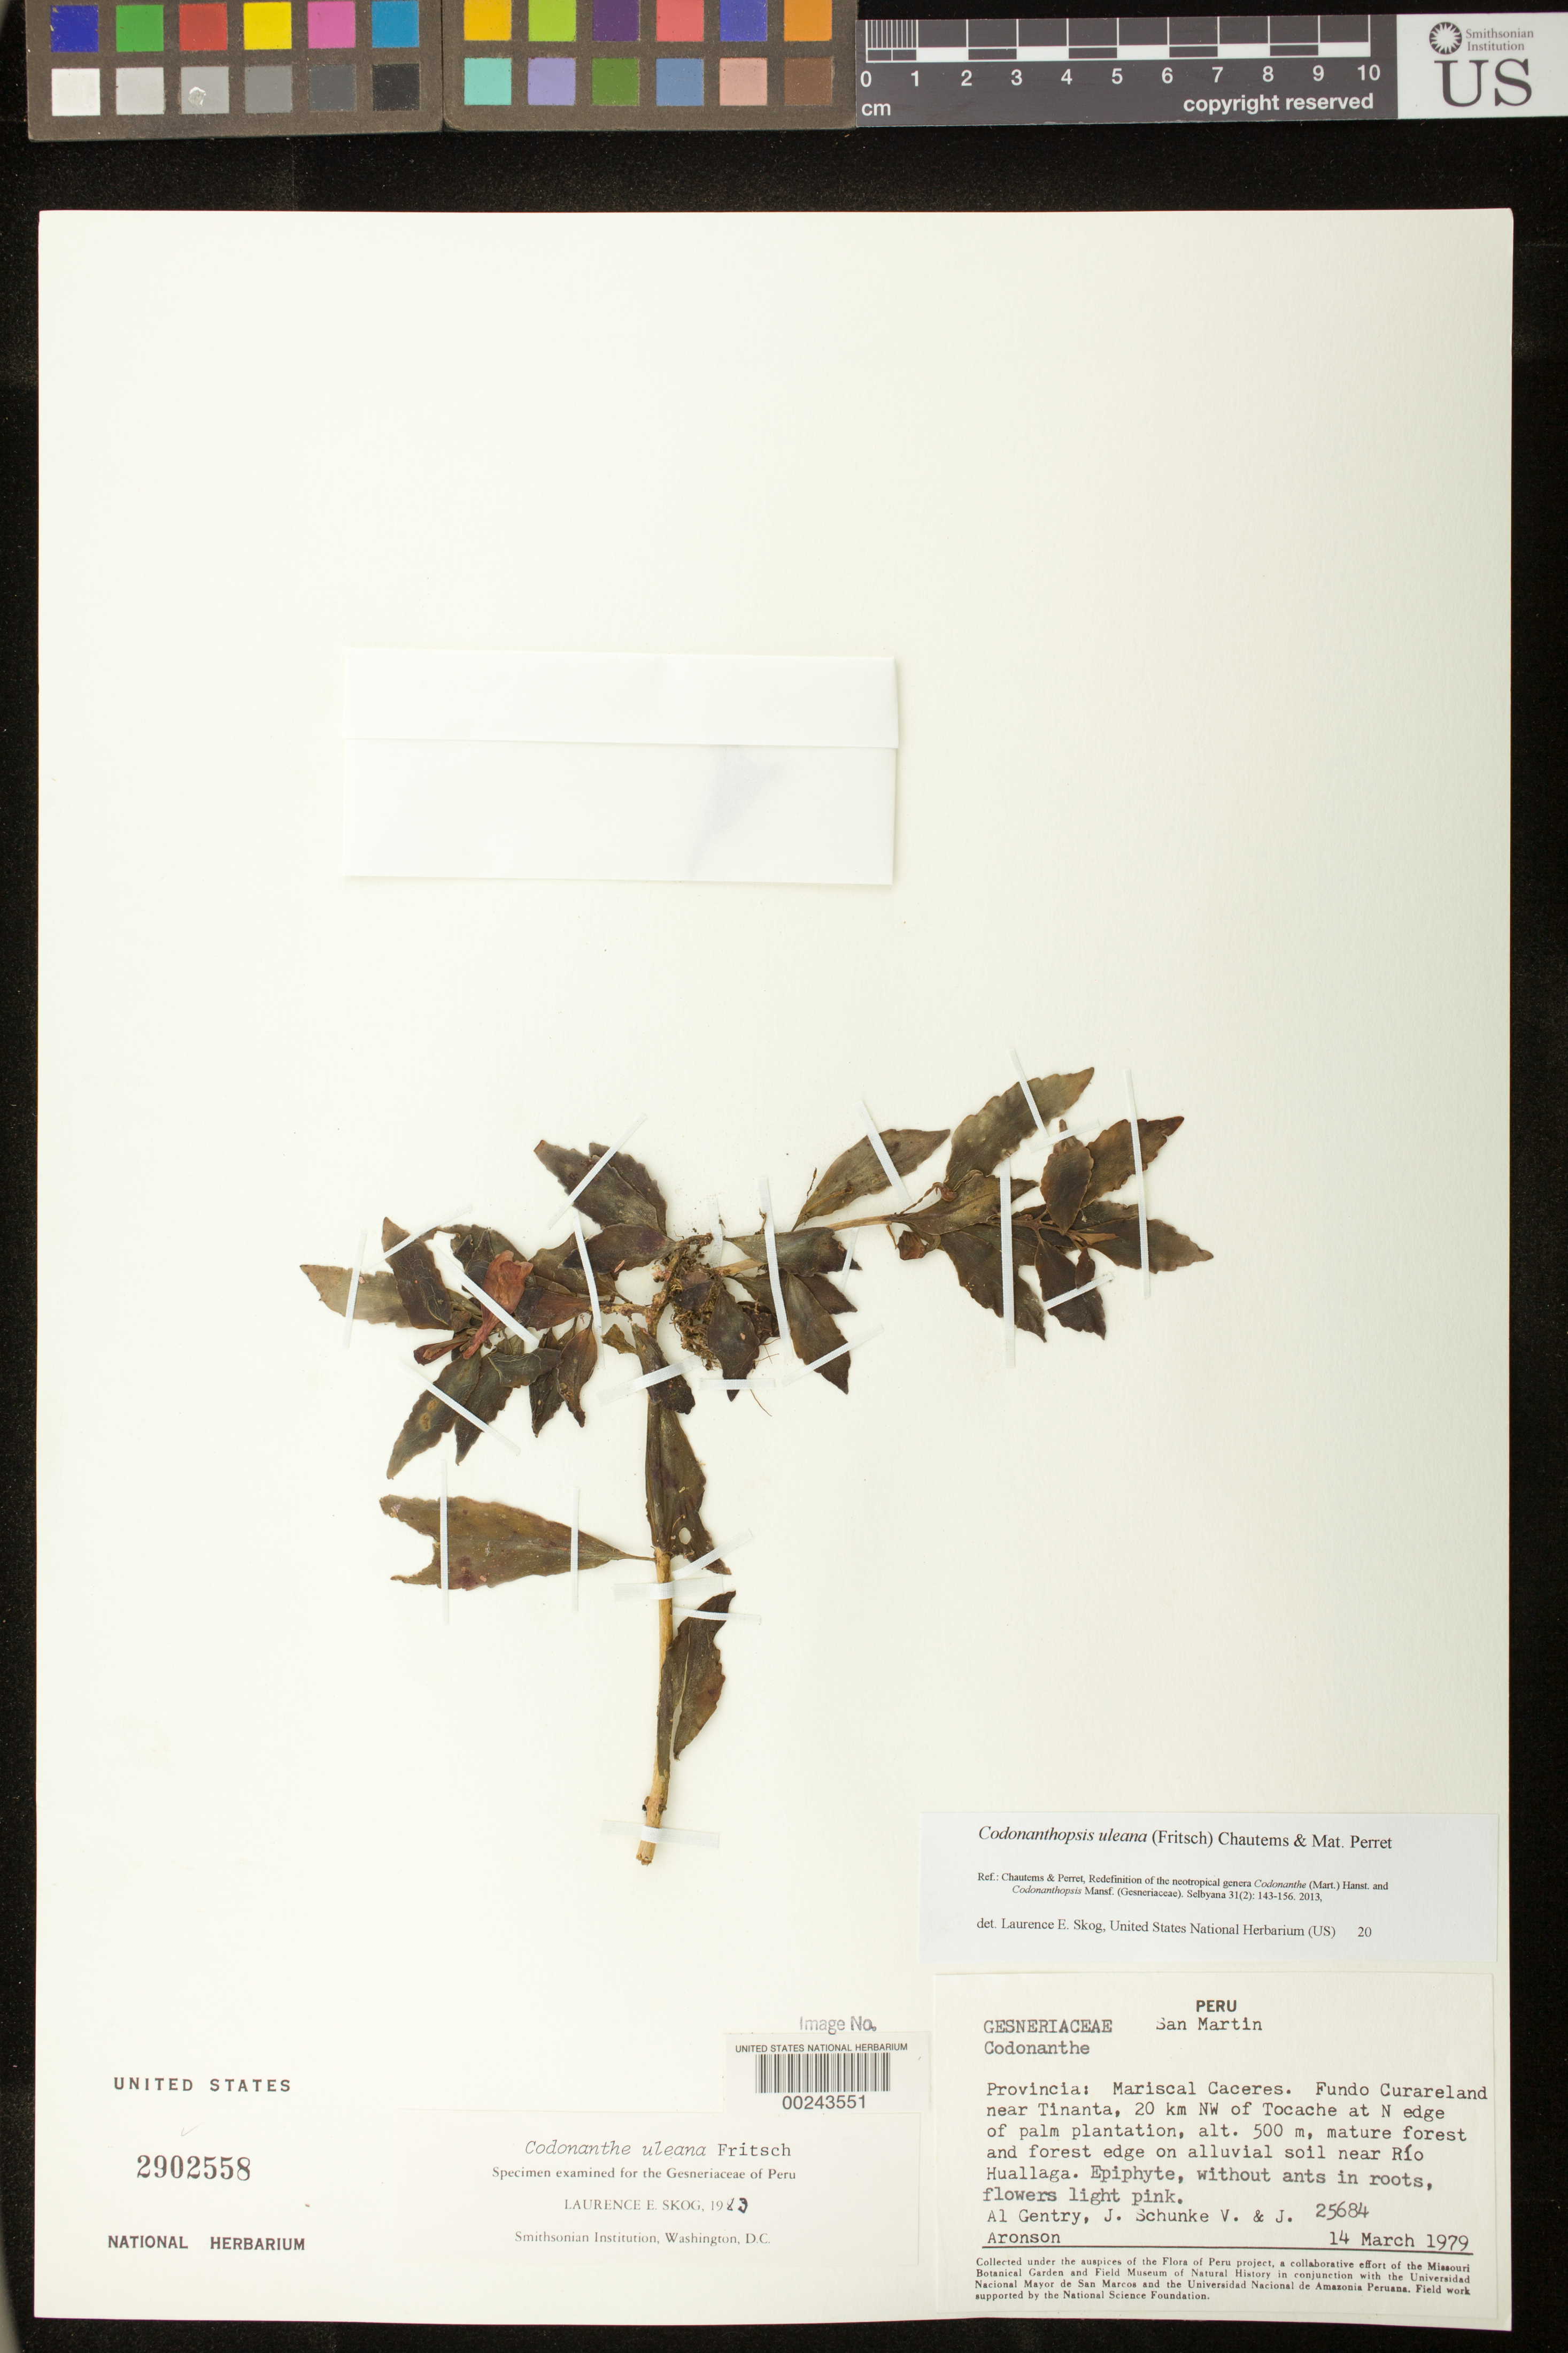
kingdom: Plantae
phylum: Tracheophyta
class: Magnoliopsida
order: Lamiales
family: Gesneriaceae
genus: Codonanthopsis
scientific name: Codonanthopsis uleana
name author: (Fritsch) Chautems & Mat.Perret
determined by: Skog, Laurence E.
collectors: A. H. Gentry, J. Schunke Vigo & J. Aronson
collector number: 25684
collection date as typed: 14 Mar 1979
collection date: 1979-03-14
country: Peru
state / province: San Martín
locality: Prov. Mariscal Caceres; Fundo Curareland near Tinanta, 20 km NW of Tocache at N edge of palm plantation, near Rio Huallaga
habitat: Mature forest and forest edge on alluvial soil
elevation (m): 500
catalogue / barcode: US 2902558